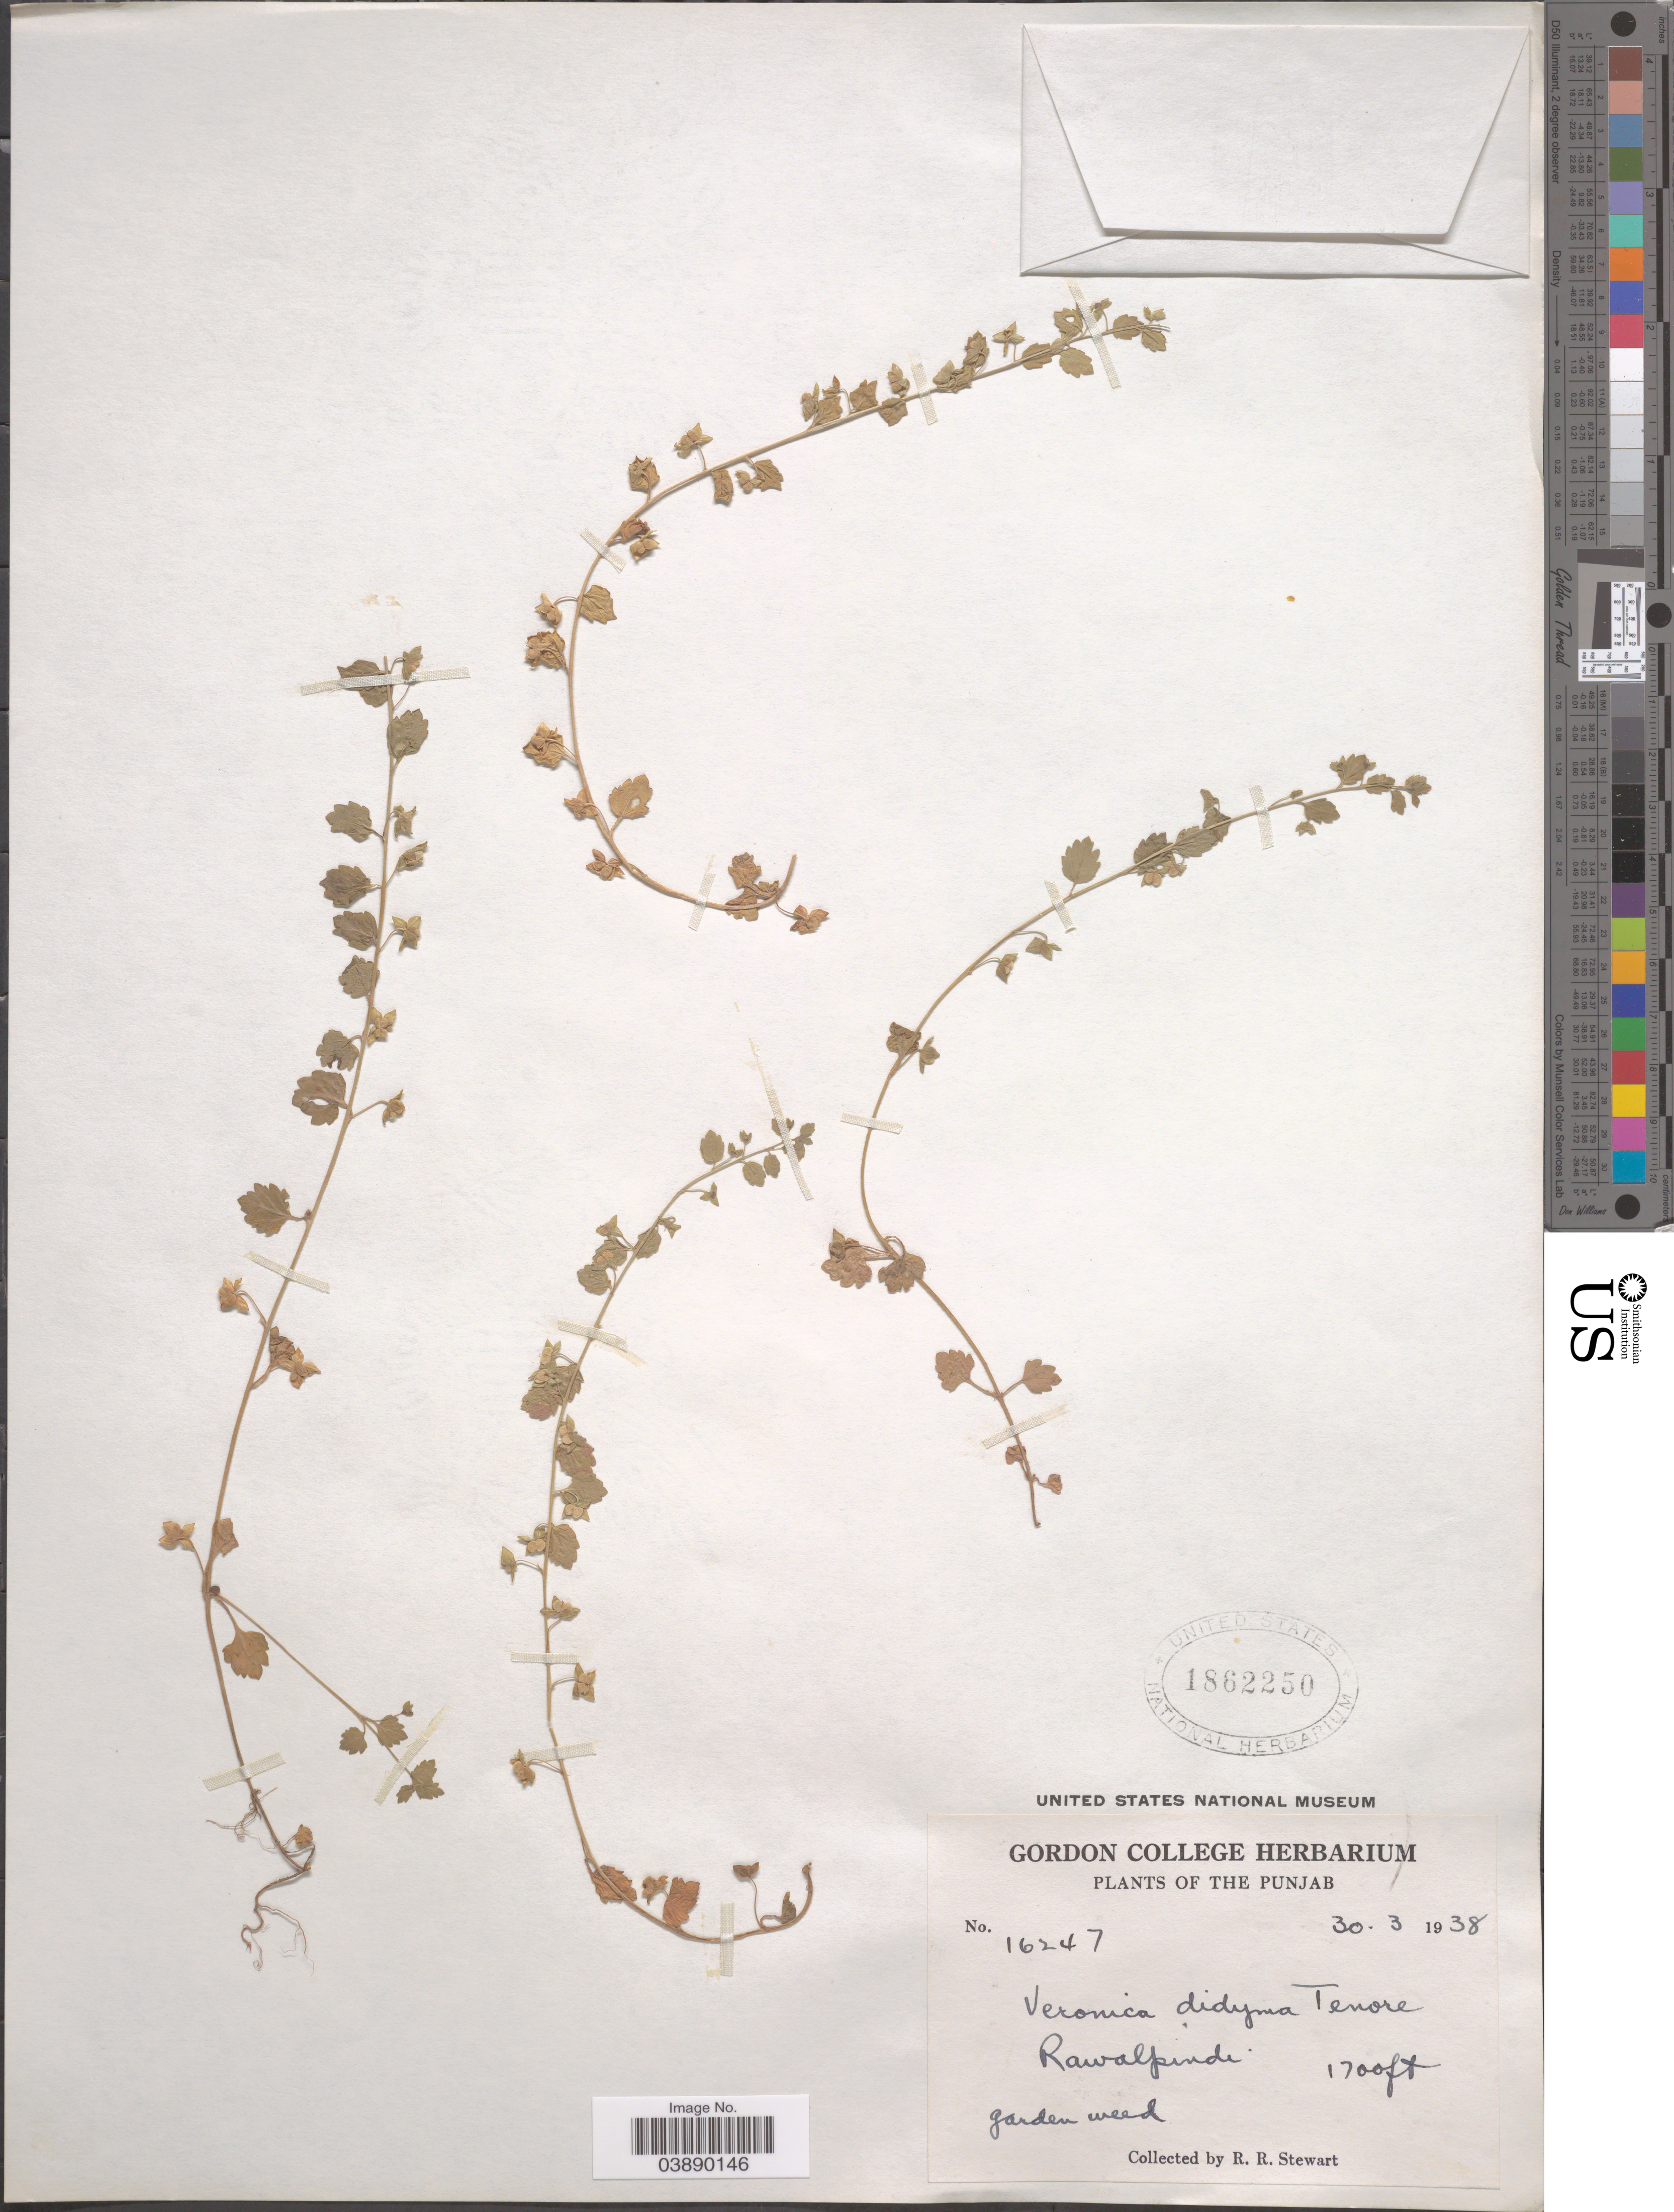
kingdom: Plantae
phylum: Tracheophyta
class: Magnoliopsida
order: Lamiales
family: Plantaginaceae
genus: Veronica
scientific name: Veronica didyma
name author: Ten.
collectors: R. Stewart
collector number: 16247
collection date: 1938-03-30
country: Pakistan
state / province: Punjab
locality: Rawalpindi.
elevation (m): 518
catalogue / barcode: US 1862250